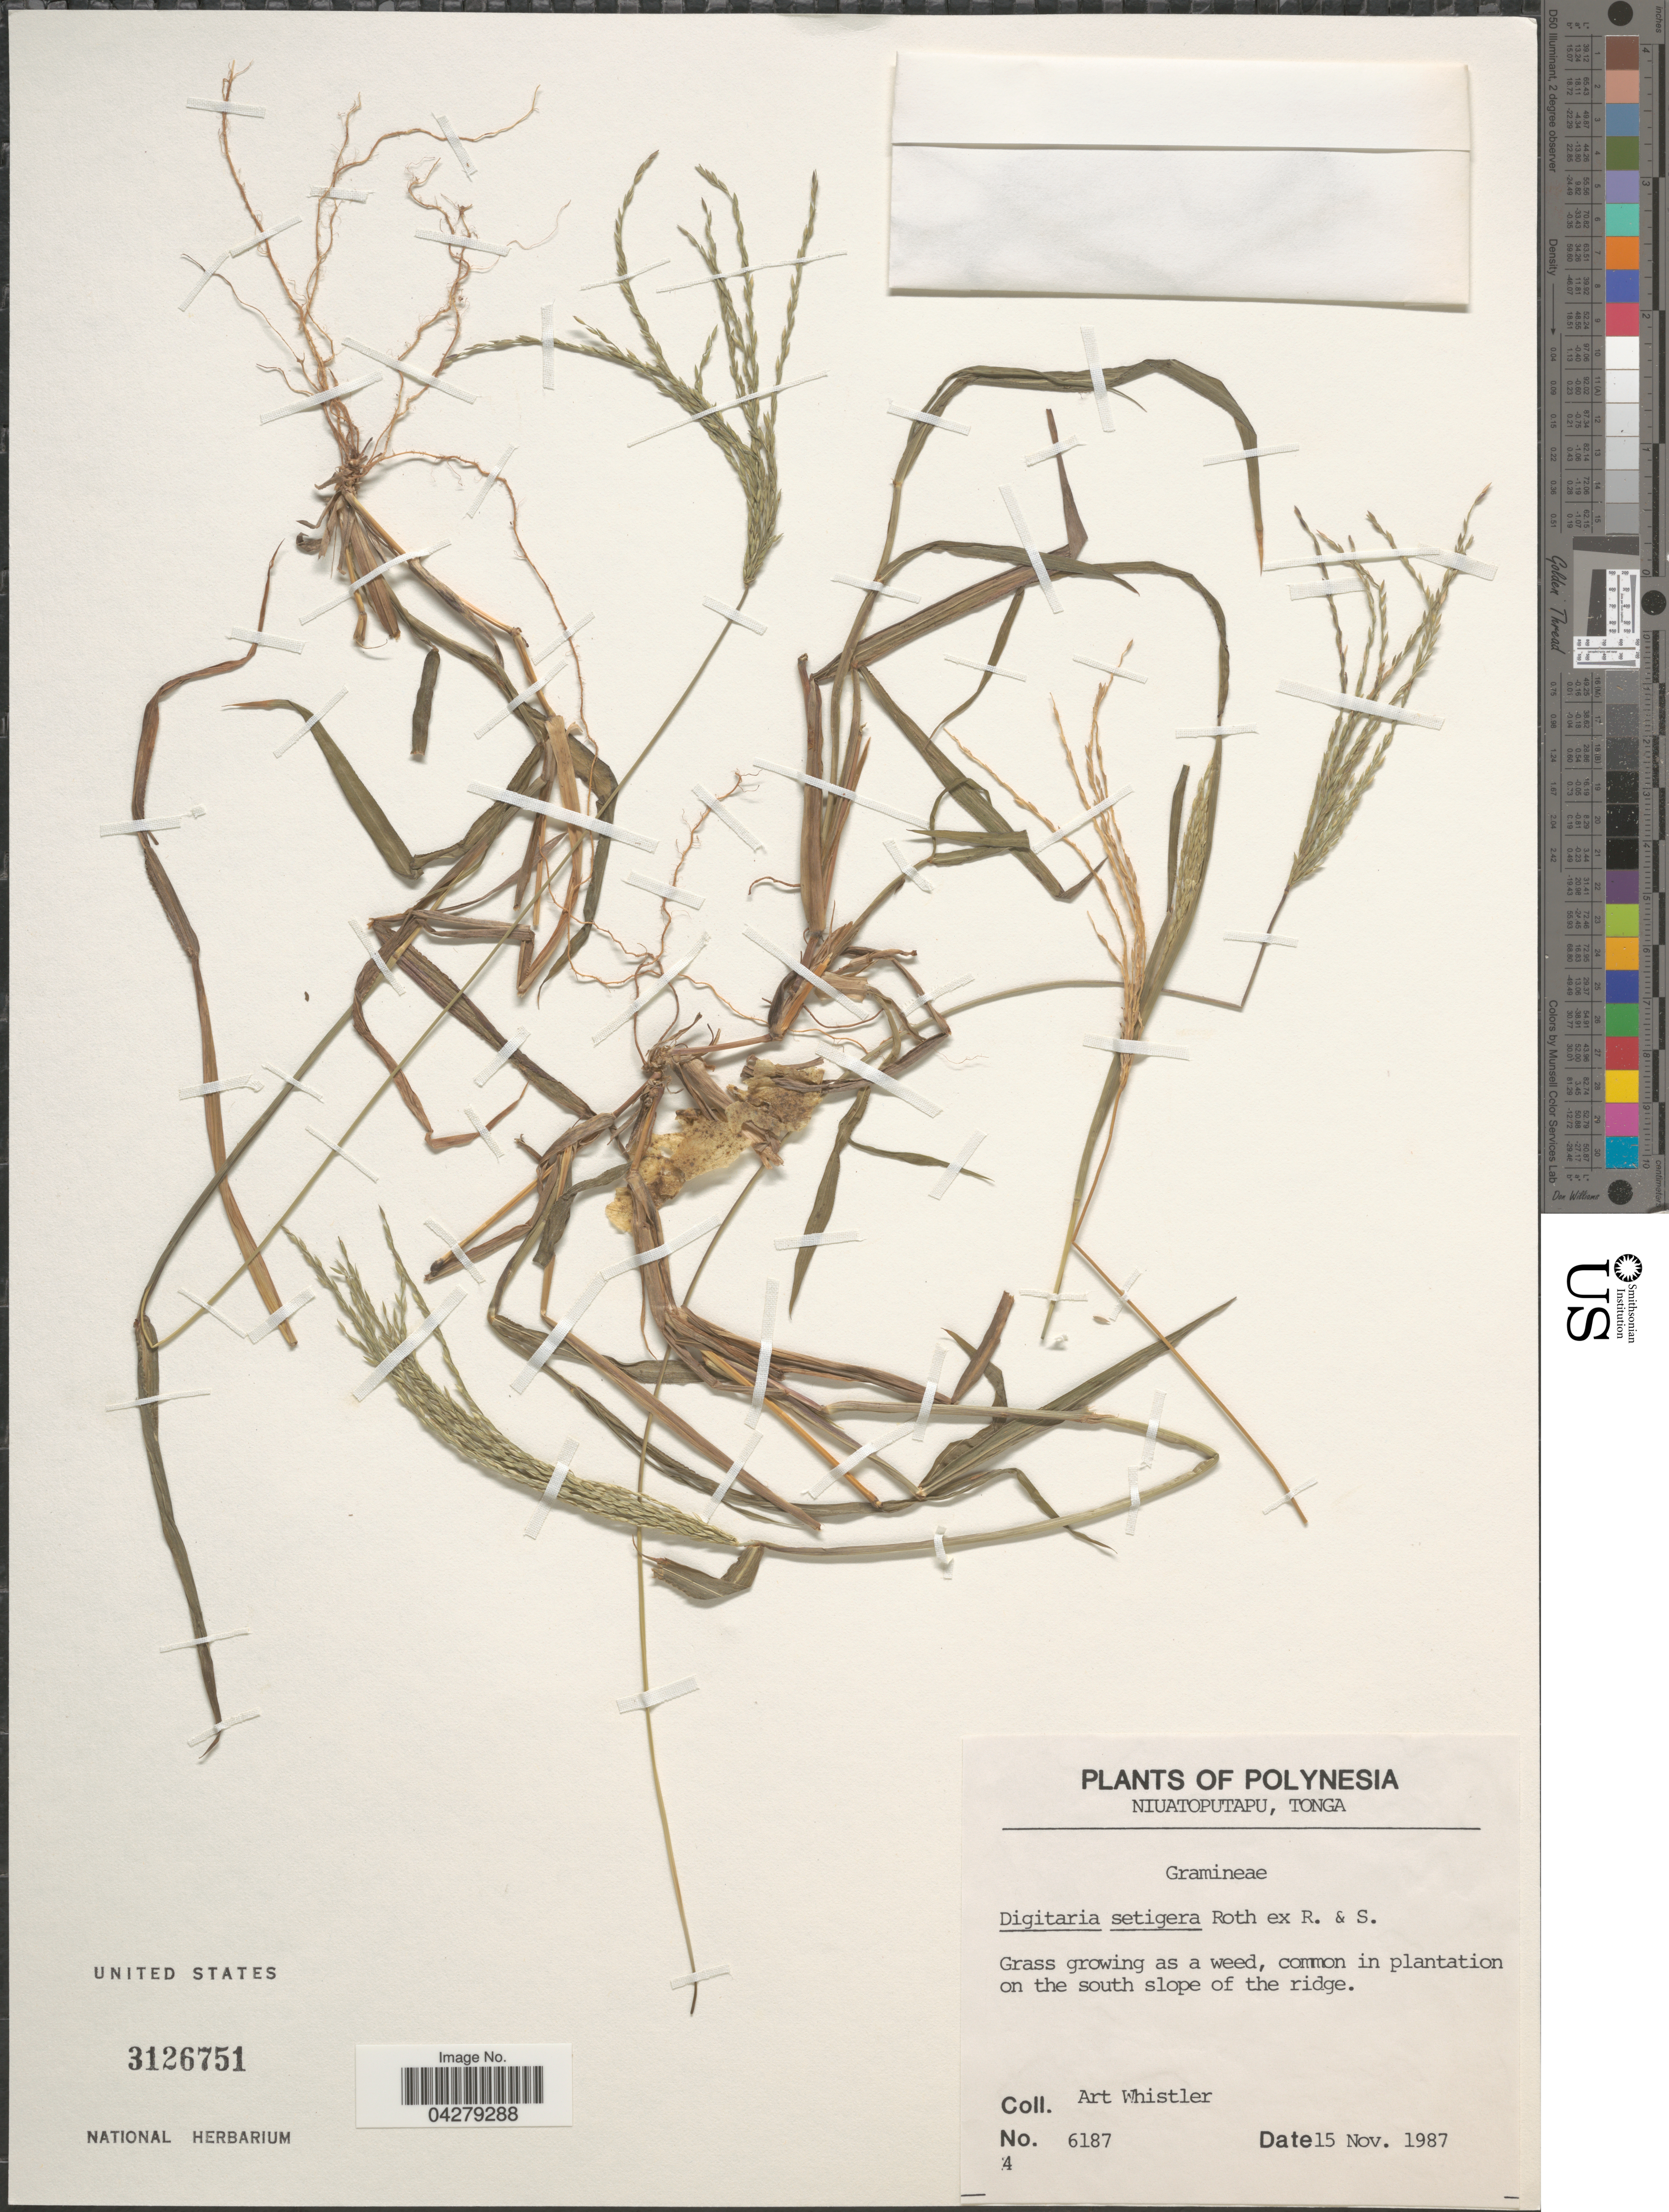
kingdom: Plantae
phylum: Tracheophyta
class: Liliopsida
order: Poales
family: Poaceae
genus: Digitaria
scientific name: Digitaria setigera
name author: Roth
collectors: A. Whistler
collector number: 6187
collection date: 1987-11-15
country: Tonga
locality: Niuatoputapu.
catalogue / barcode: US 3126751